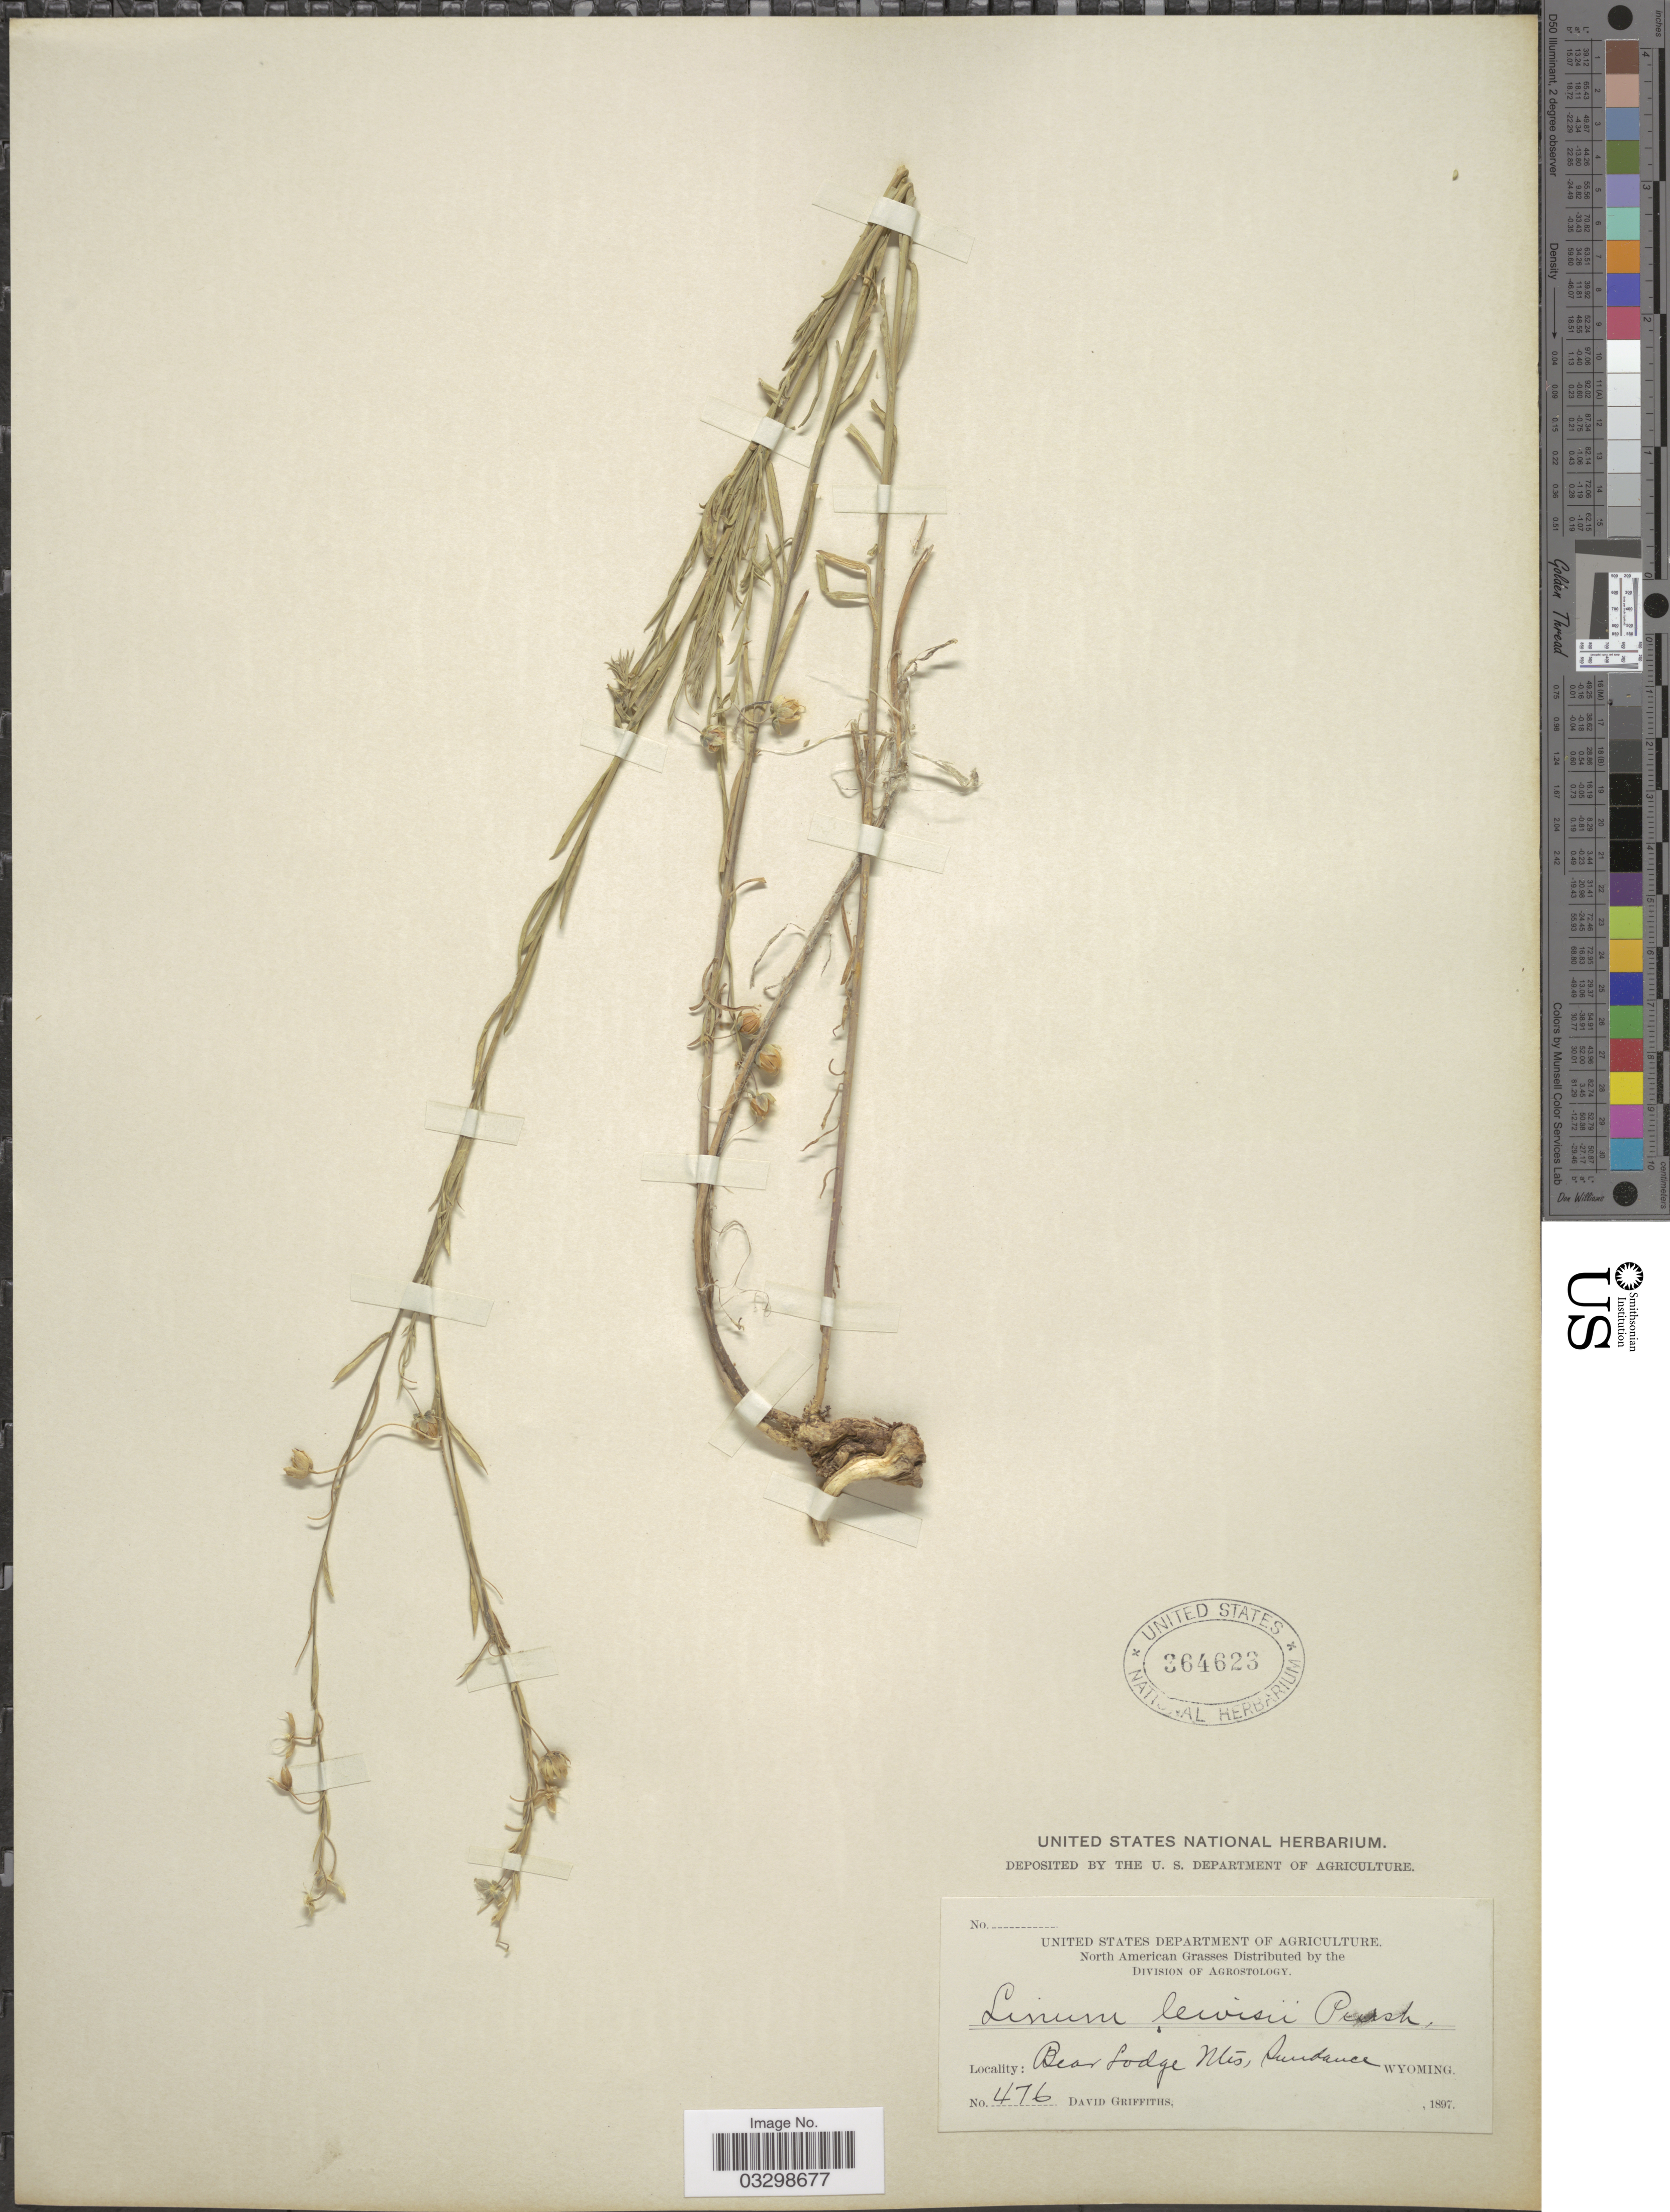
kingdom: Plantae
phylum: Tracheophyta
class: Magnoliopsida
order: Malpighiales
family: Linaceae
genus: Linum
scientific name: Linum lewisii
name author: Pursh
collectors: D. Griffiths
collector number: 476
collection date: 1897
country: United States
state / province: Wyoming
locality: Bear Lodge Mts., Sundance.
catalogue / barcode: US 364623